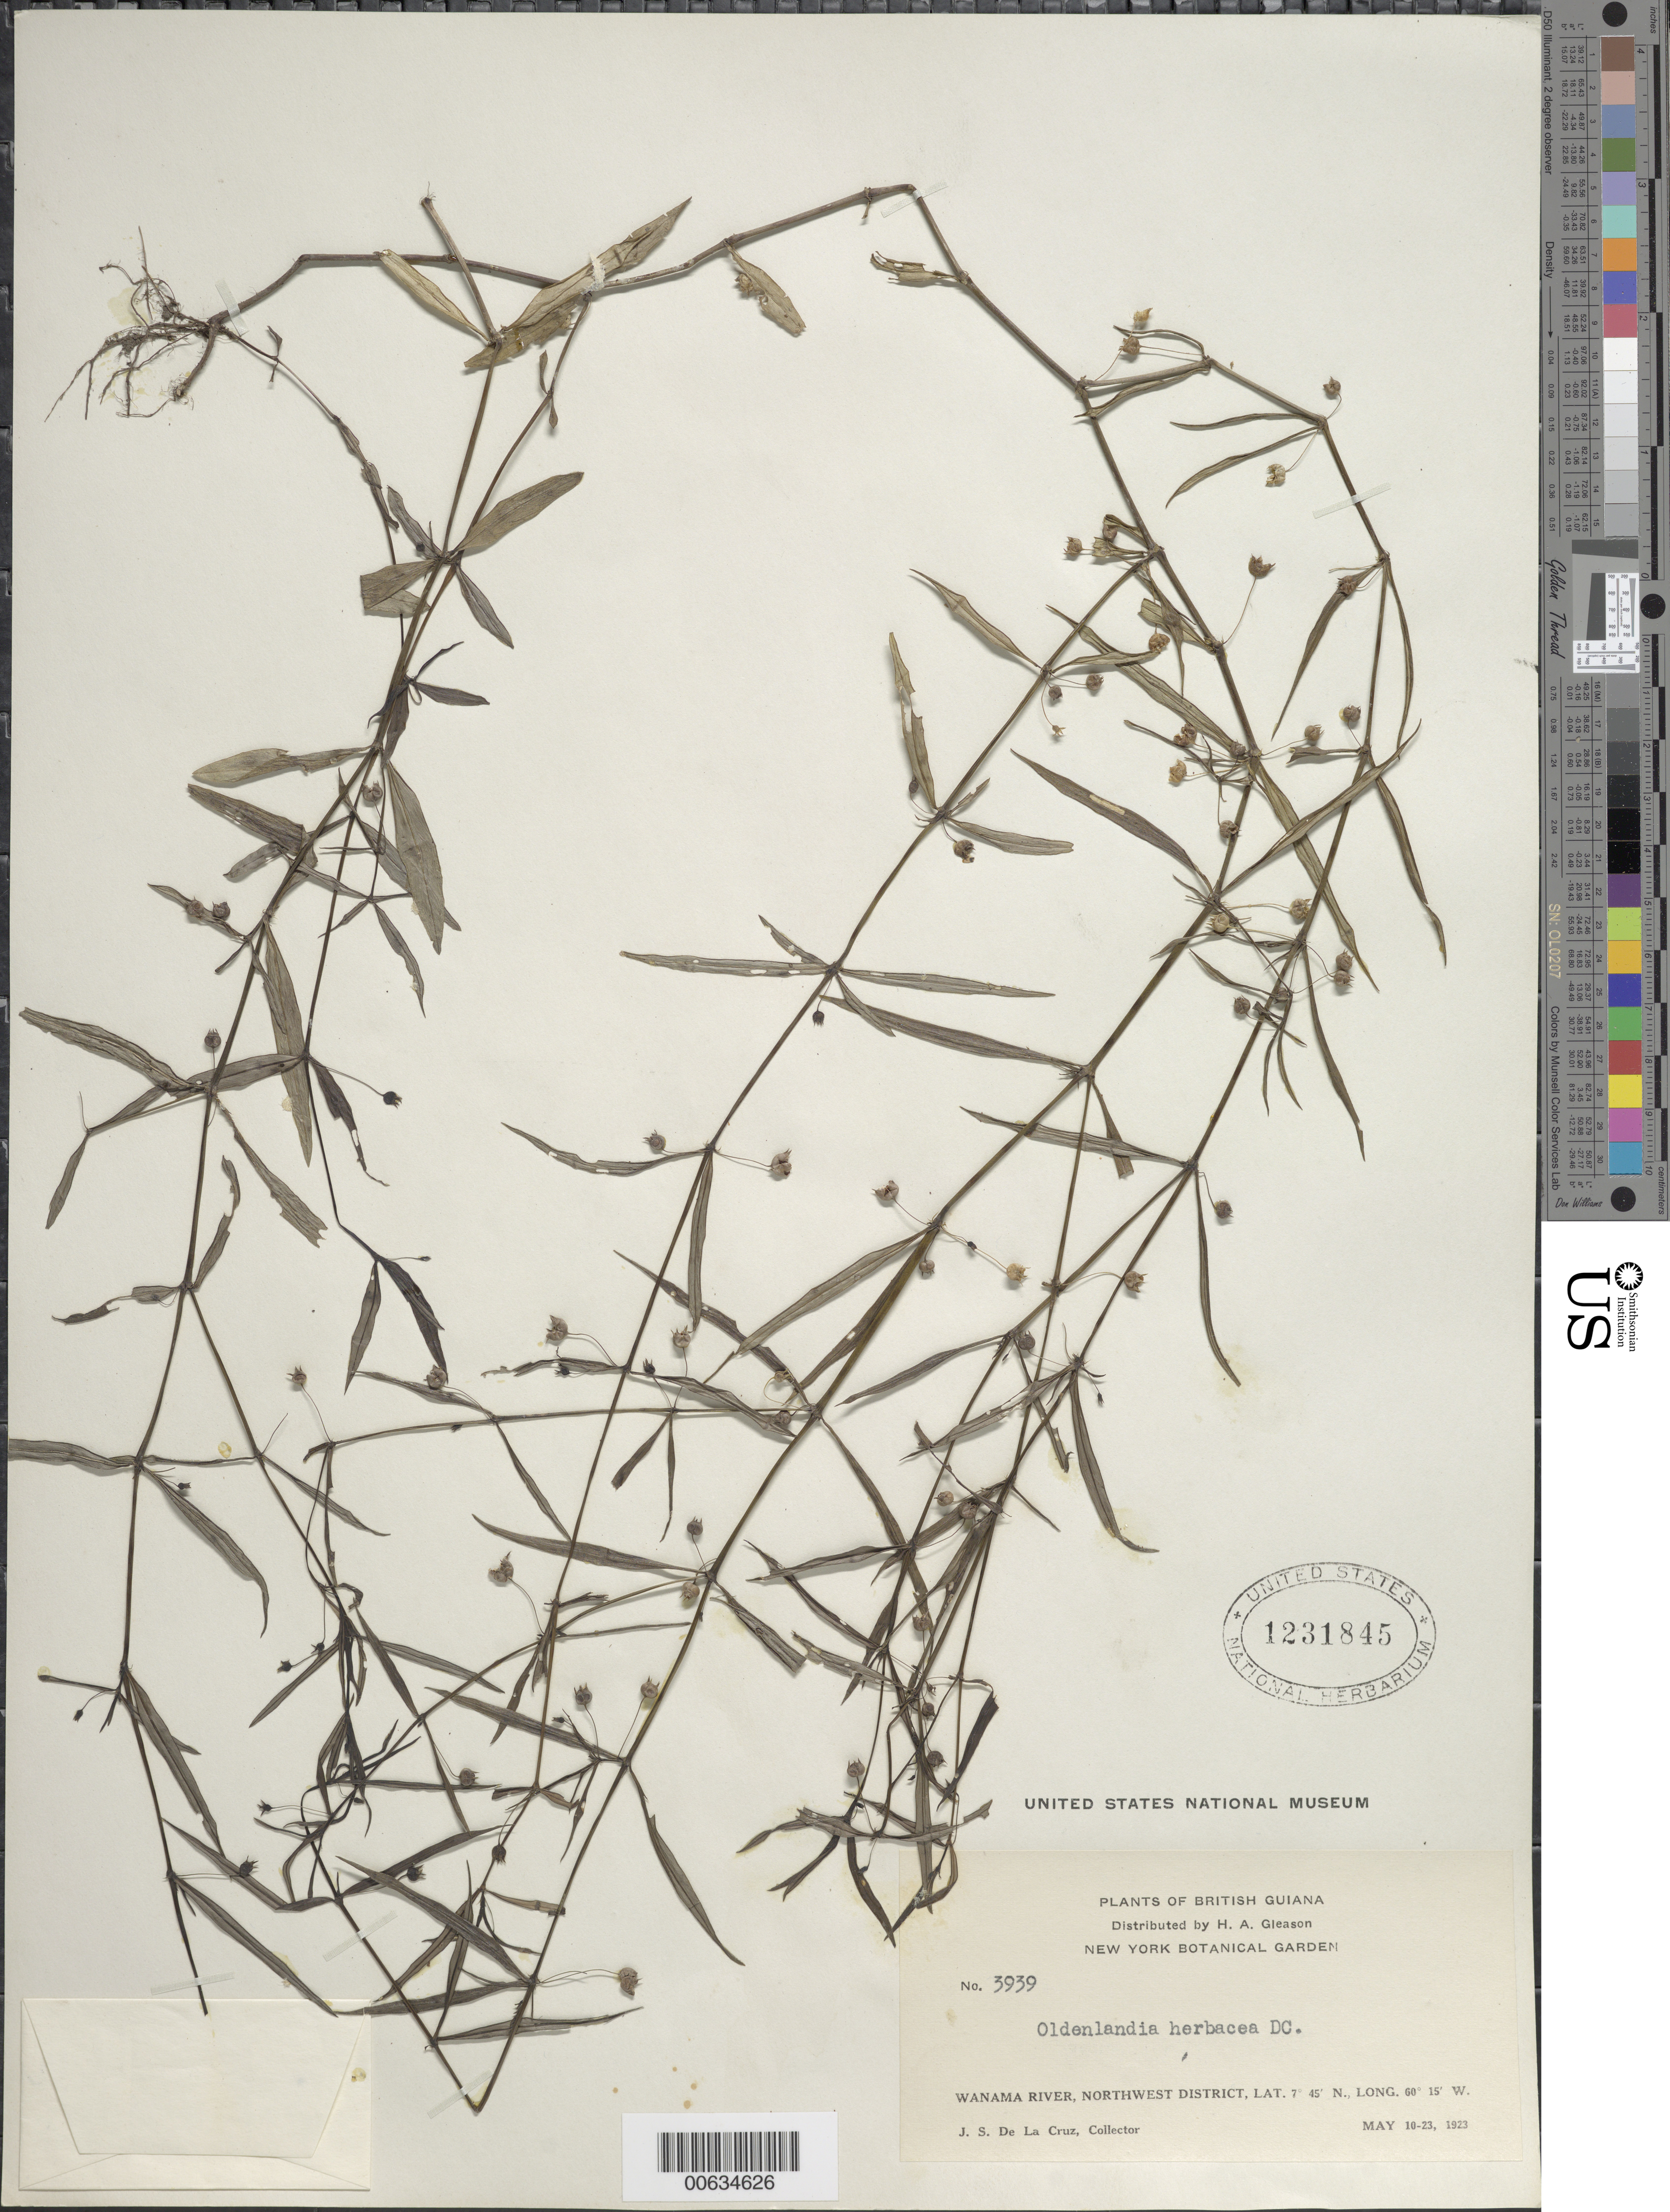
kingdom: Plantae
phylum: Tracheophyta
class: Magnoliopsida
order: Gentianales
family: Rubiaceae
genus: Oldenlandia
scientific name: Oldenlandia herbacea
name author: (L.) Roxb.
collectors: J. S. de la Cruz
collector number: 3939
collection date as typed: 10-May-23 to 23-May-23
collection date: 1923-05-10/1923-05-23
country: Guyana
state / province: Barima-Waini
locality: Wanama R., NW District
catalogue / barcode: US 1231845